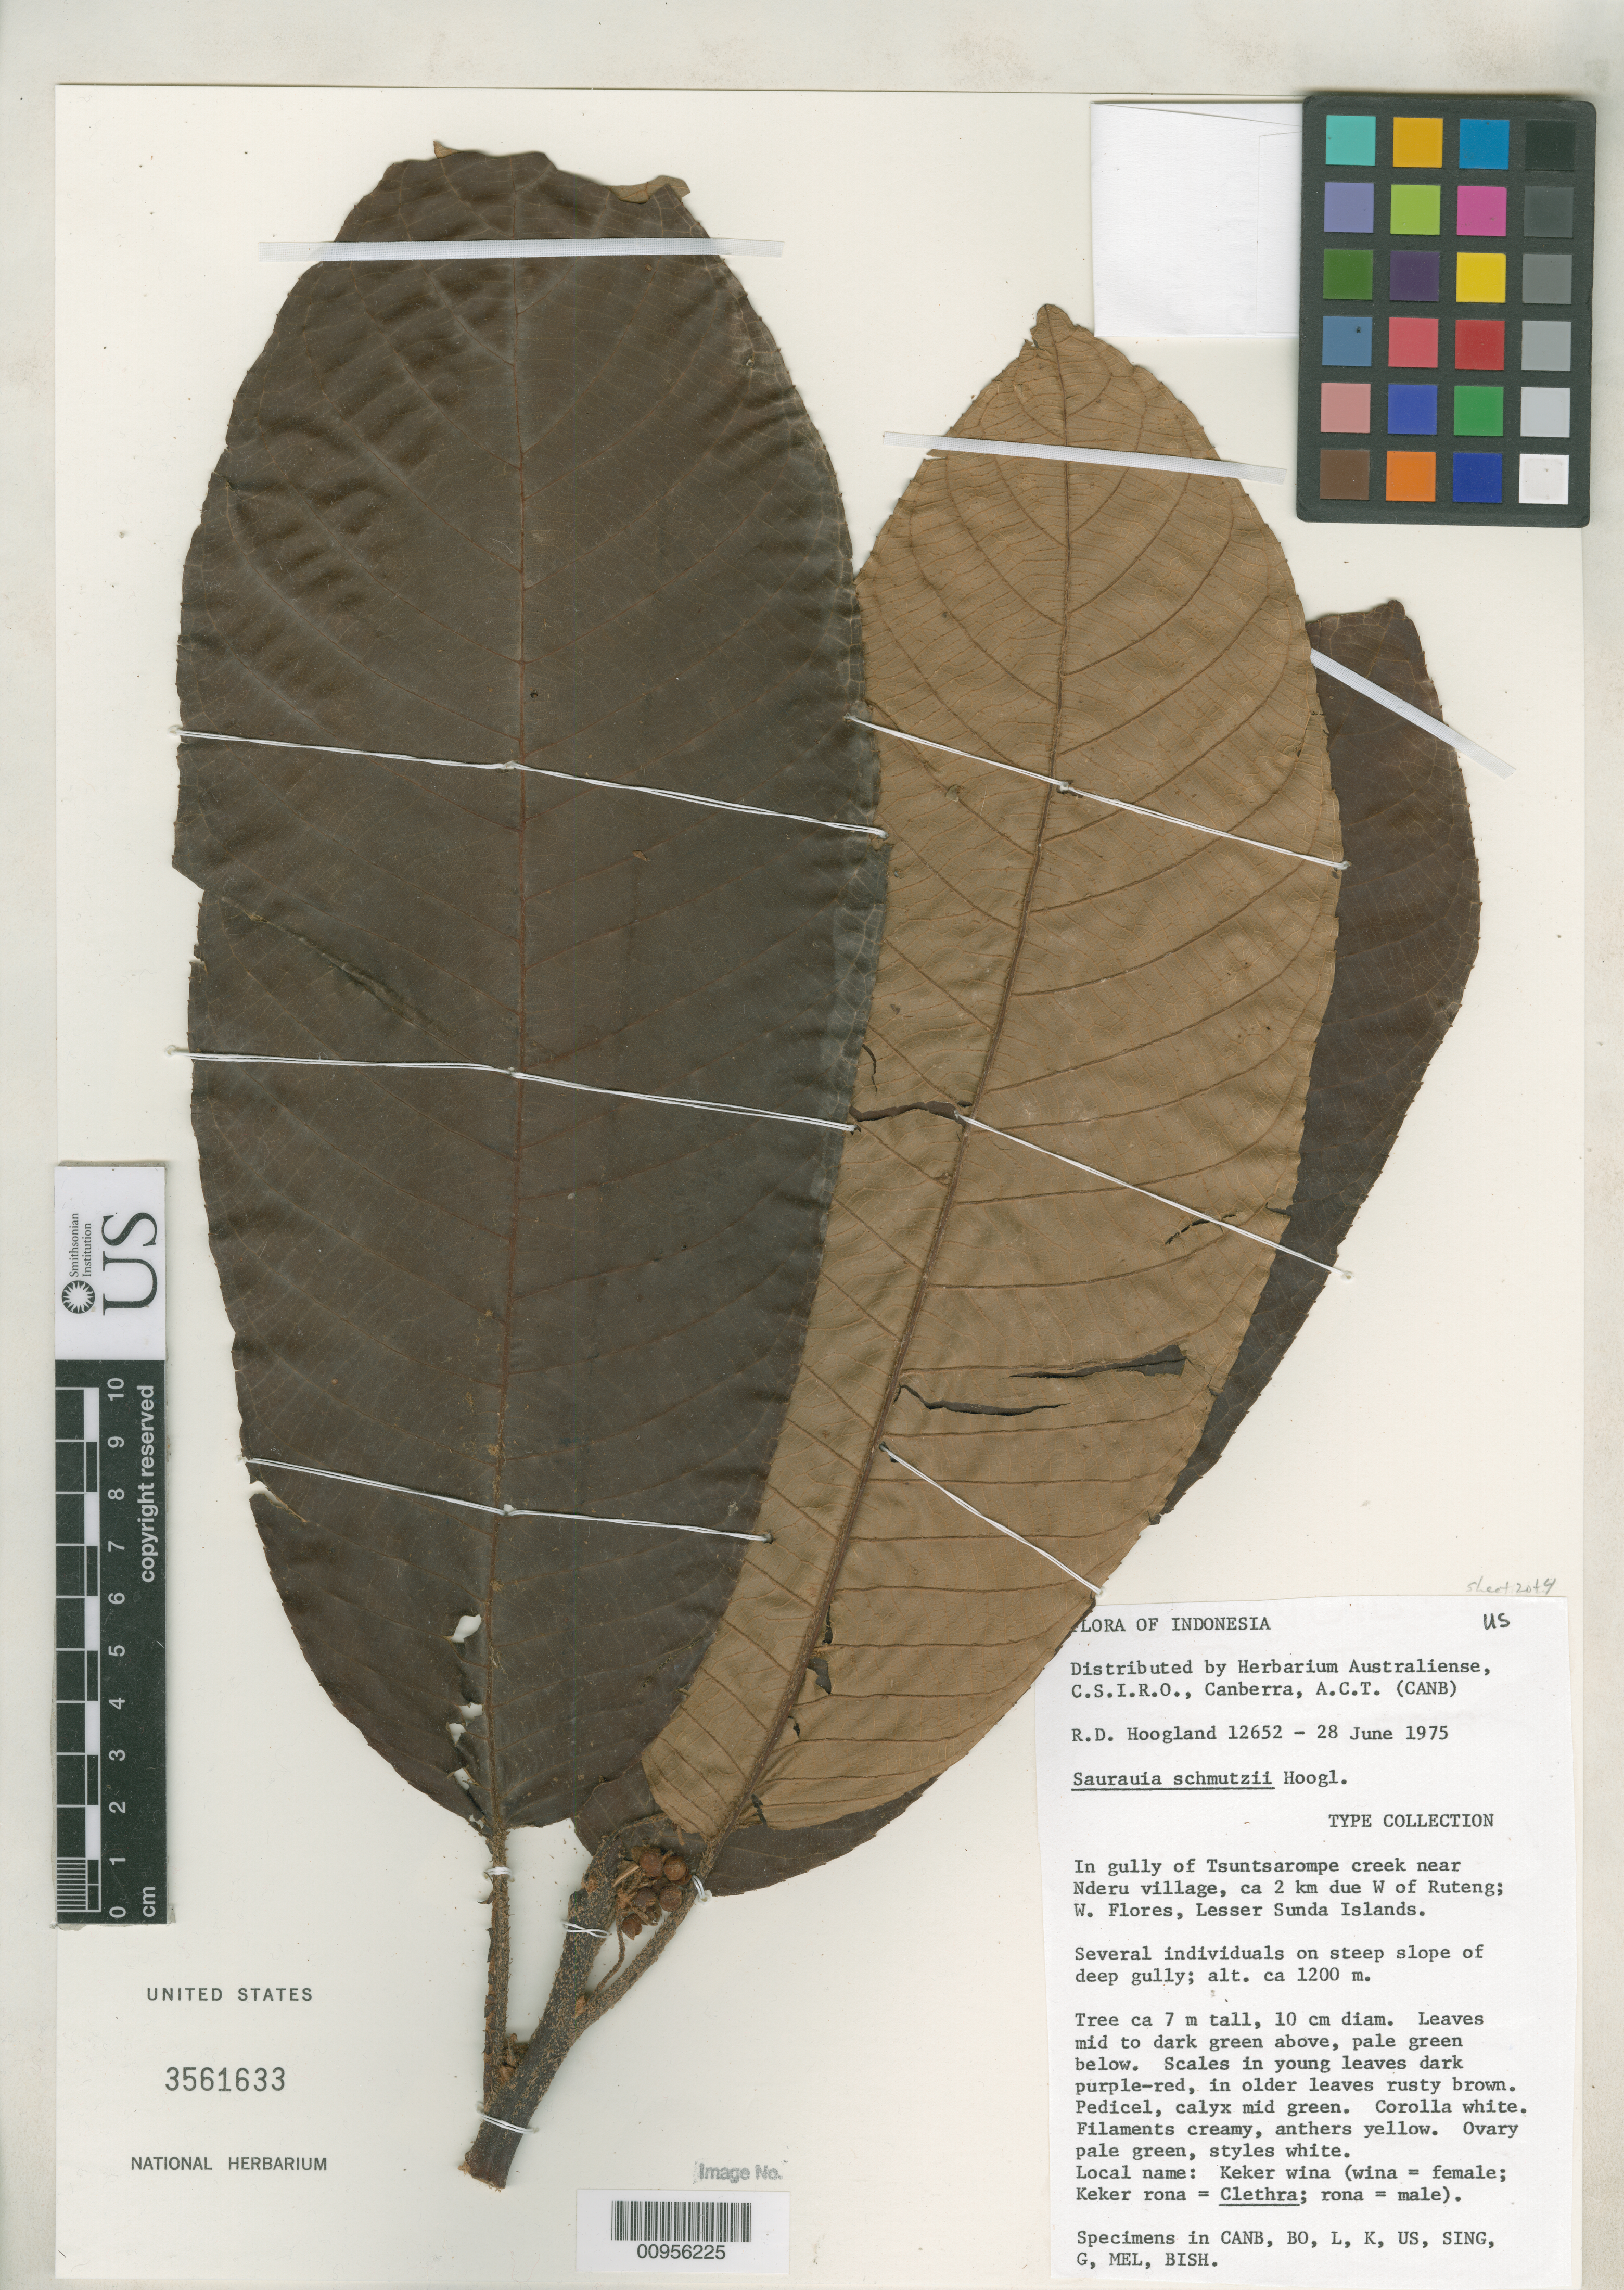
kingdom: Plantae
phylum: Tracheophyta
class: Magnoliopsida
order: Ericales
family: Actinidiaceae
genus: Saurauia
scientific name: Saurauia schmutzii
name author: Hoogland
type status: Isotype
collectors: R. D. Hoogland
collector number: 12652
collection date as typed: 28 Jun 1975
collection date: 1975-06-28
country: Indonesia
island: Flores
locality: In gully of Tsuntsarompe creek near Nderu village, ca. 2 km due W of Rutend; W. Flores, Lesser Sunda Islands.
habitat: On steep slope of deep gully.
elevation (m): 1200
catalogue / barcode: US 3561633